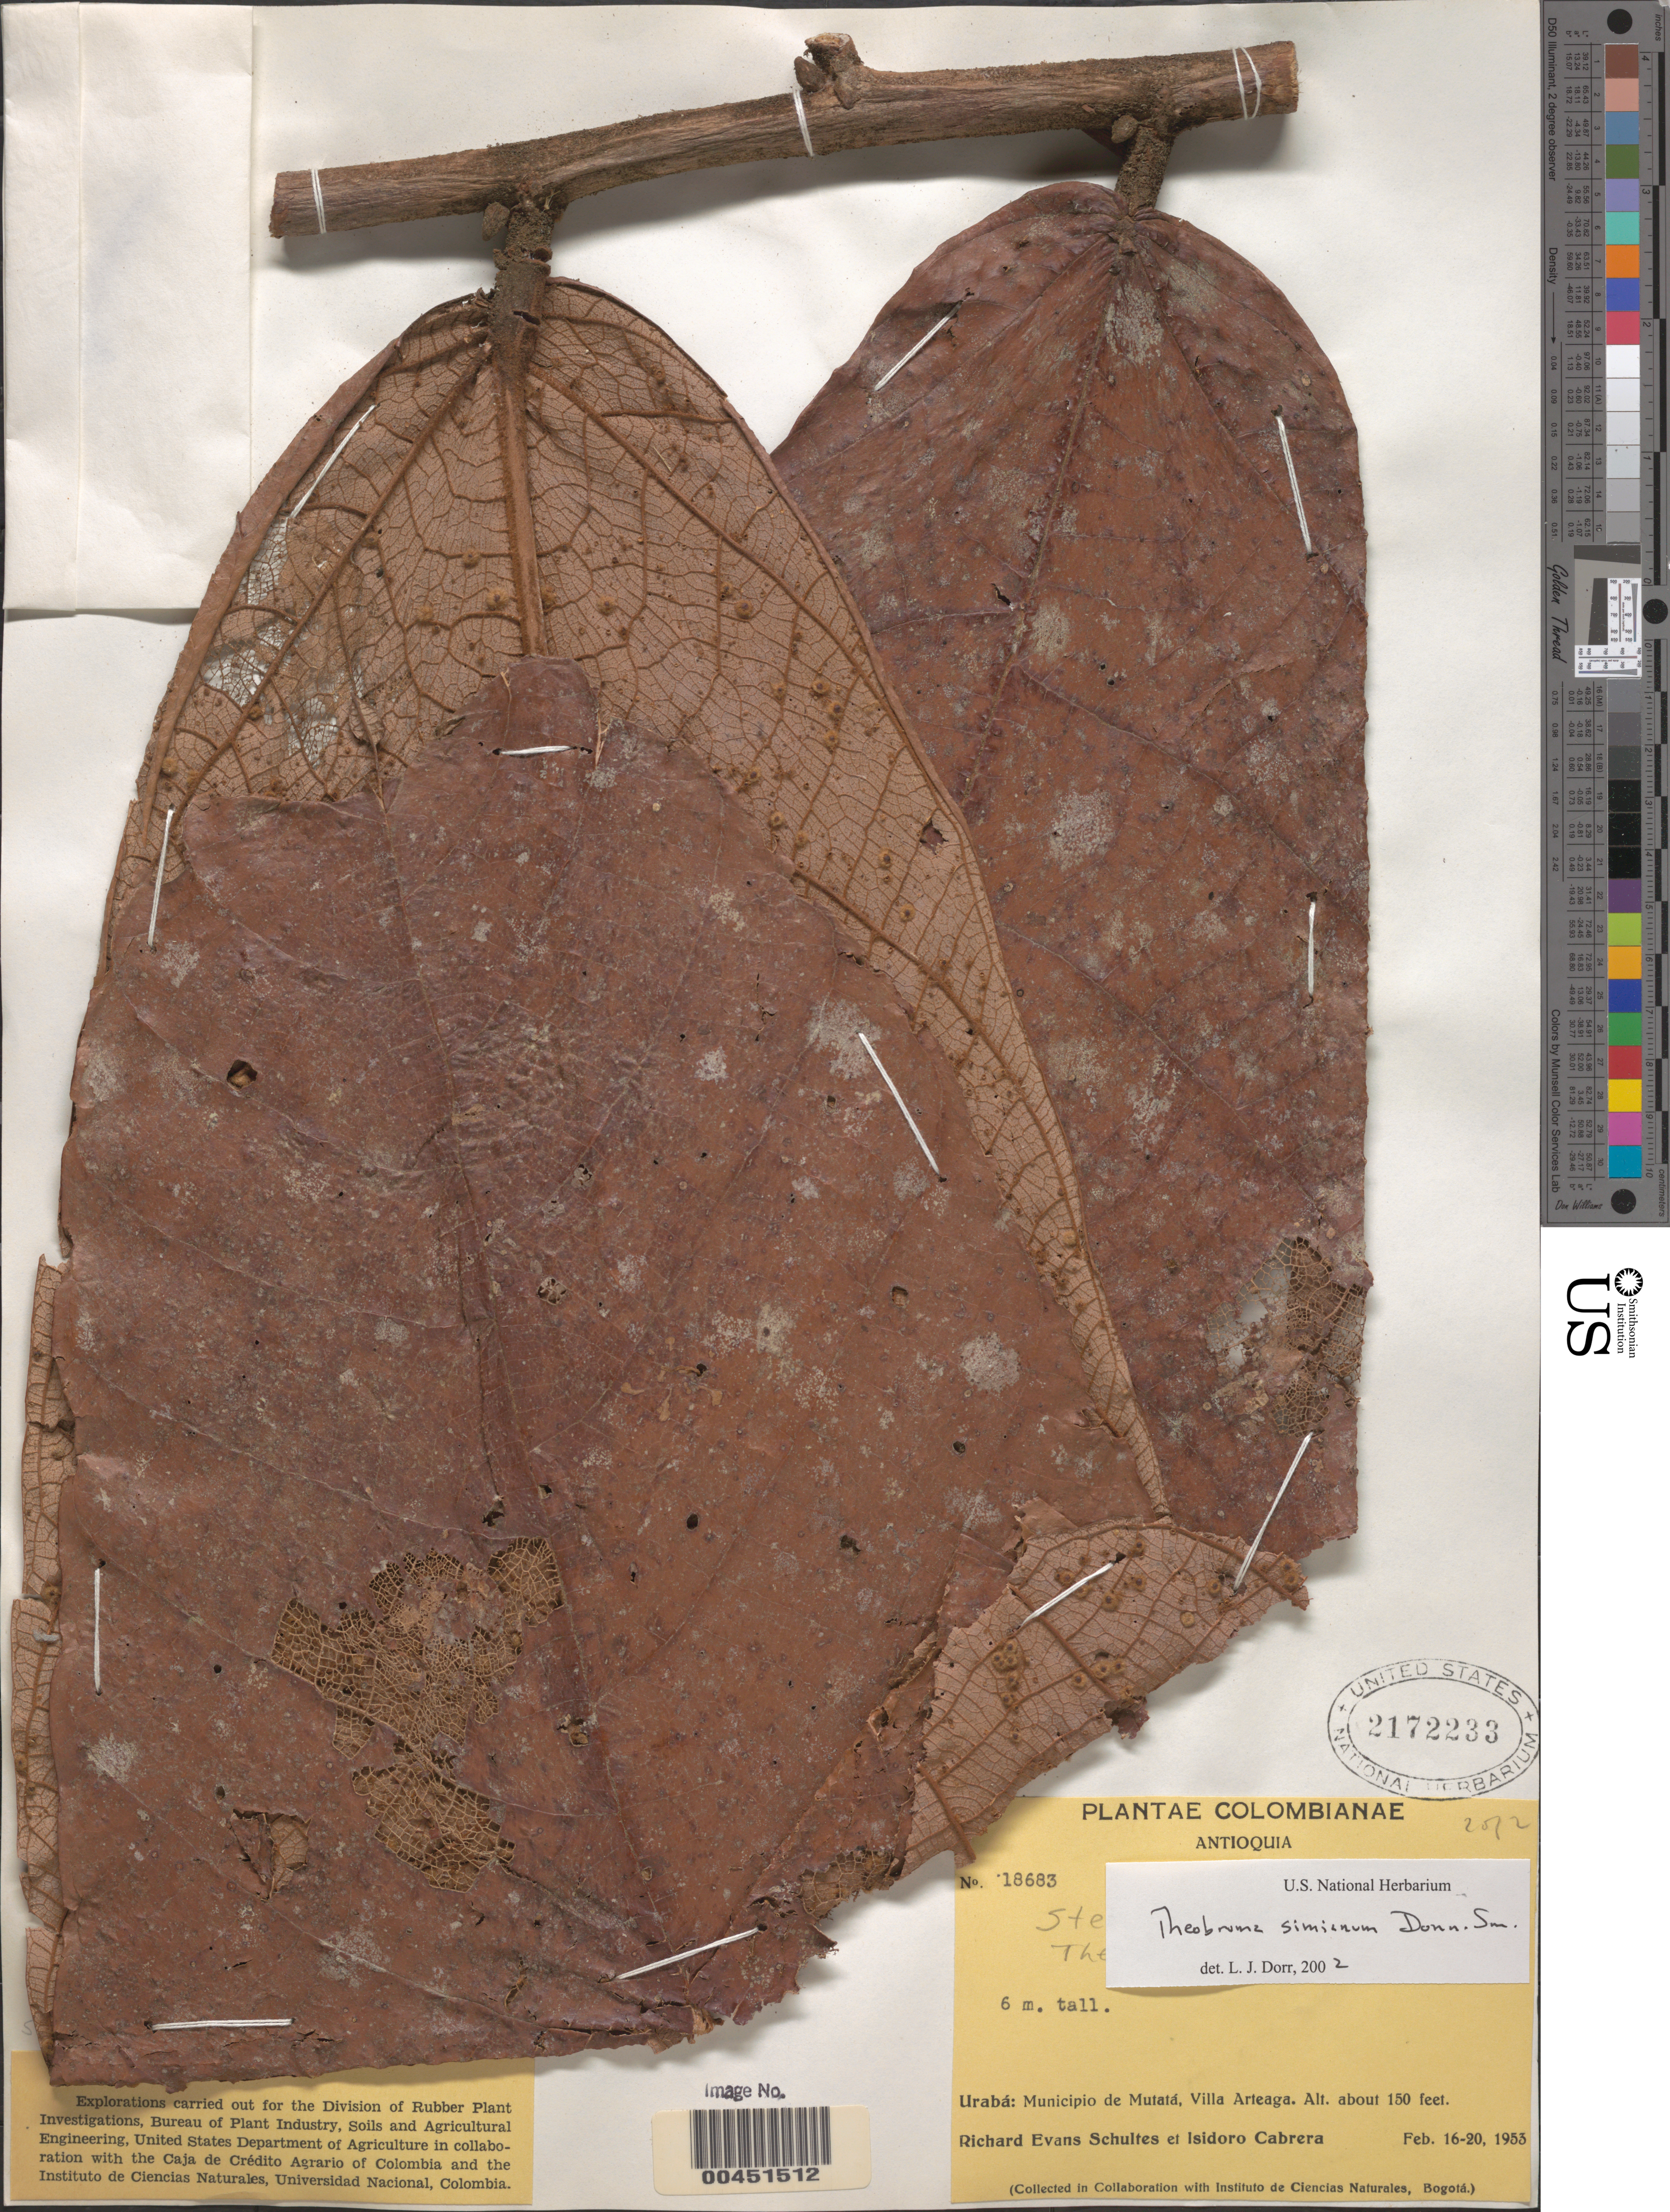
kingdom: Plantae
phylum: Tracheophyta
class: Magnoliopsida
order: Malvales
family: Malvaceae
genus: Theobroma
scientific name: Theobroma simiarum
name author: Donn. Sm.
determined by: Dorr, L. J., (BOT), Smithsonian Institution - National Museum of Natural History (UNITED STATES)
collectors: R. E. Schultes & I. Cabrera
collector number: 18683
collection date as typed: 16 Feb 1953 to 20 Feb 1953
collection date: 1953-02-16/1953-02-20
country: Colombia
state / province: Antioquia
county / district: Mutatá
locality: Villa Arteaga, Urabá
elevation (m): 46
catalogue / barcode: US 2172233